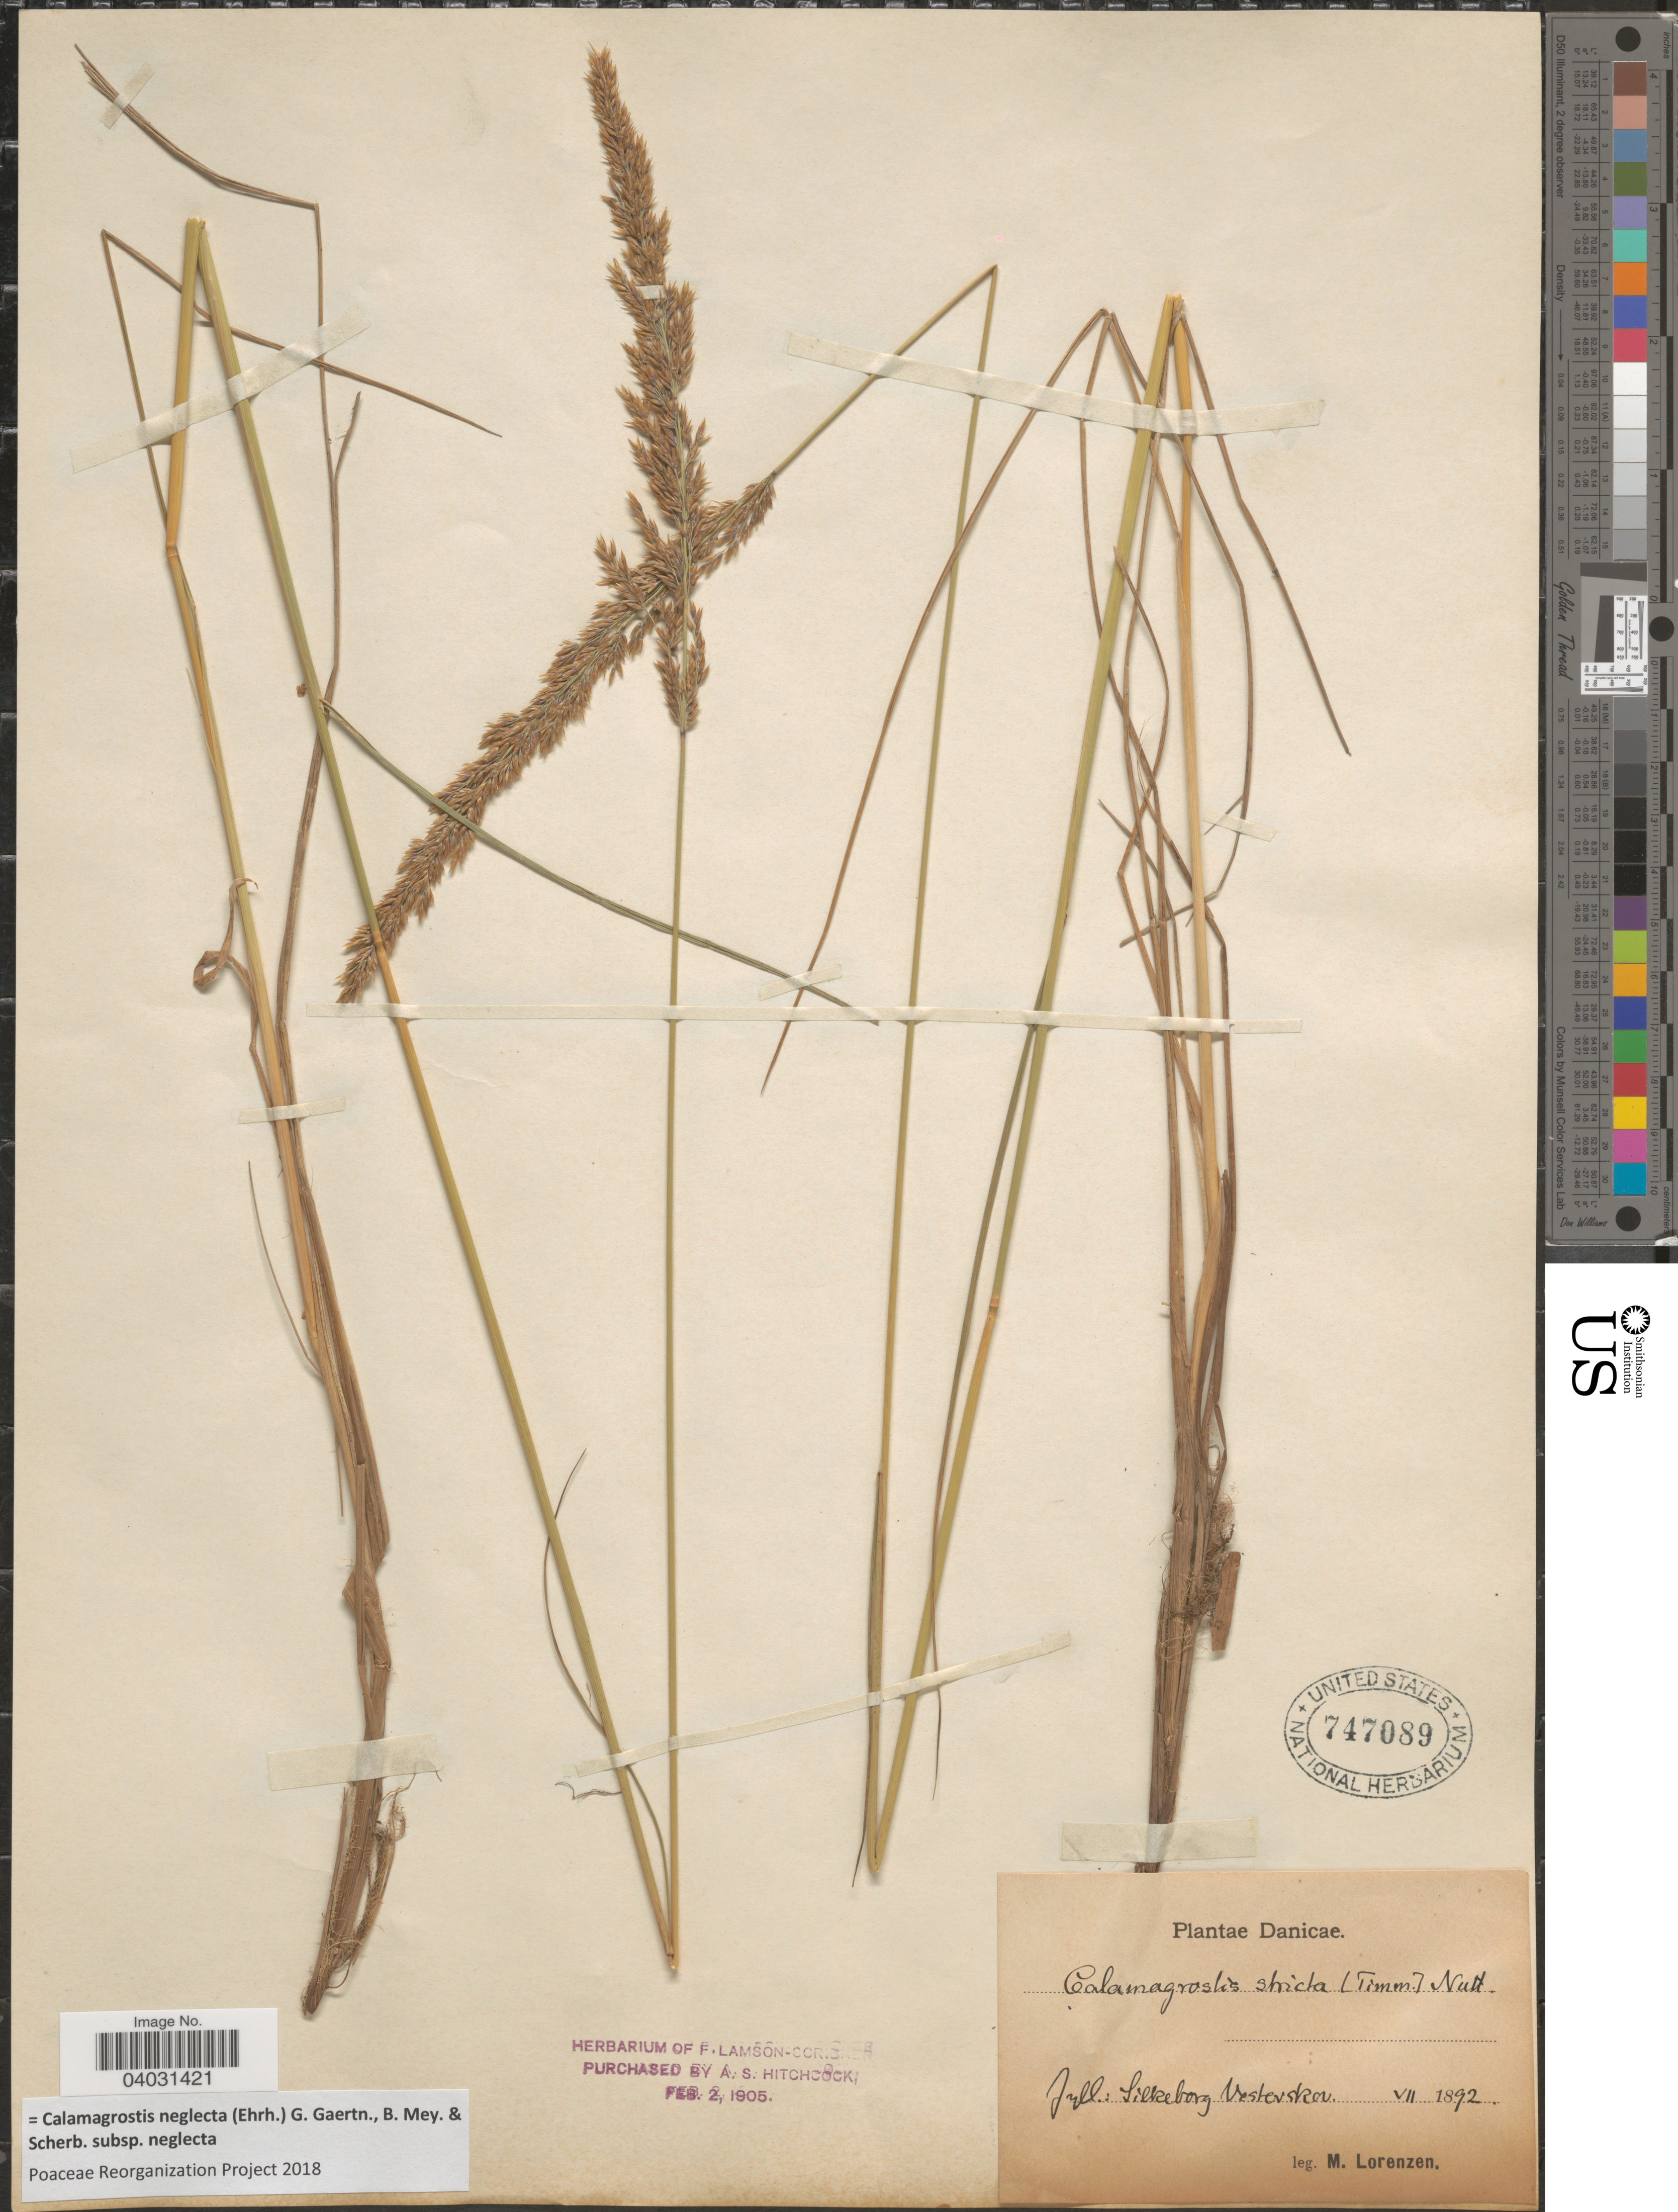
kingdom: Plantae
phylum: Tracheophyta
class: Liliopsida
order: Poales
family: Poaceae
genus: Calamagrostis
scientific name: Calamagrostis neglecta subsp. neglecta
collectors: M. Lorenzen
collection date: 1892-07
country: Denmark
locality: Danicae. Jyll.: Silkeborg Vesterskov.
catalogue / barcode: US 747089